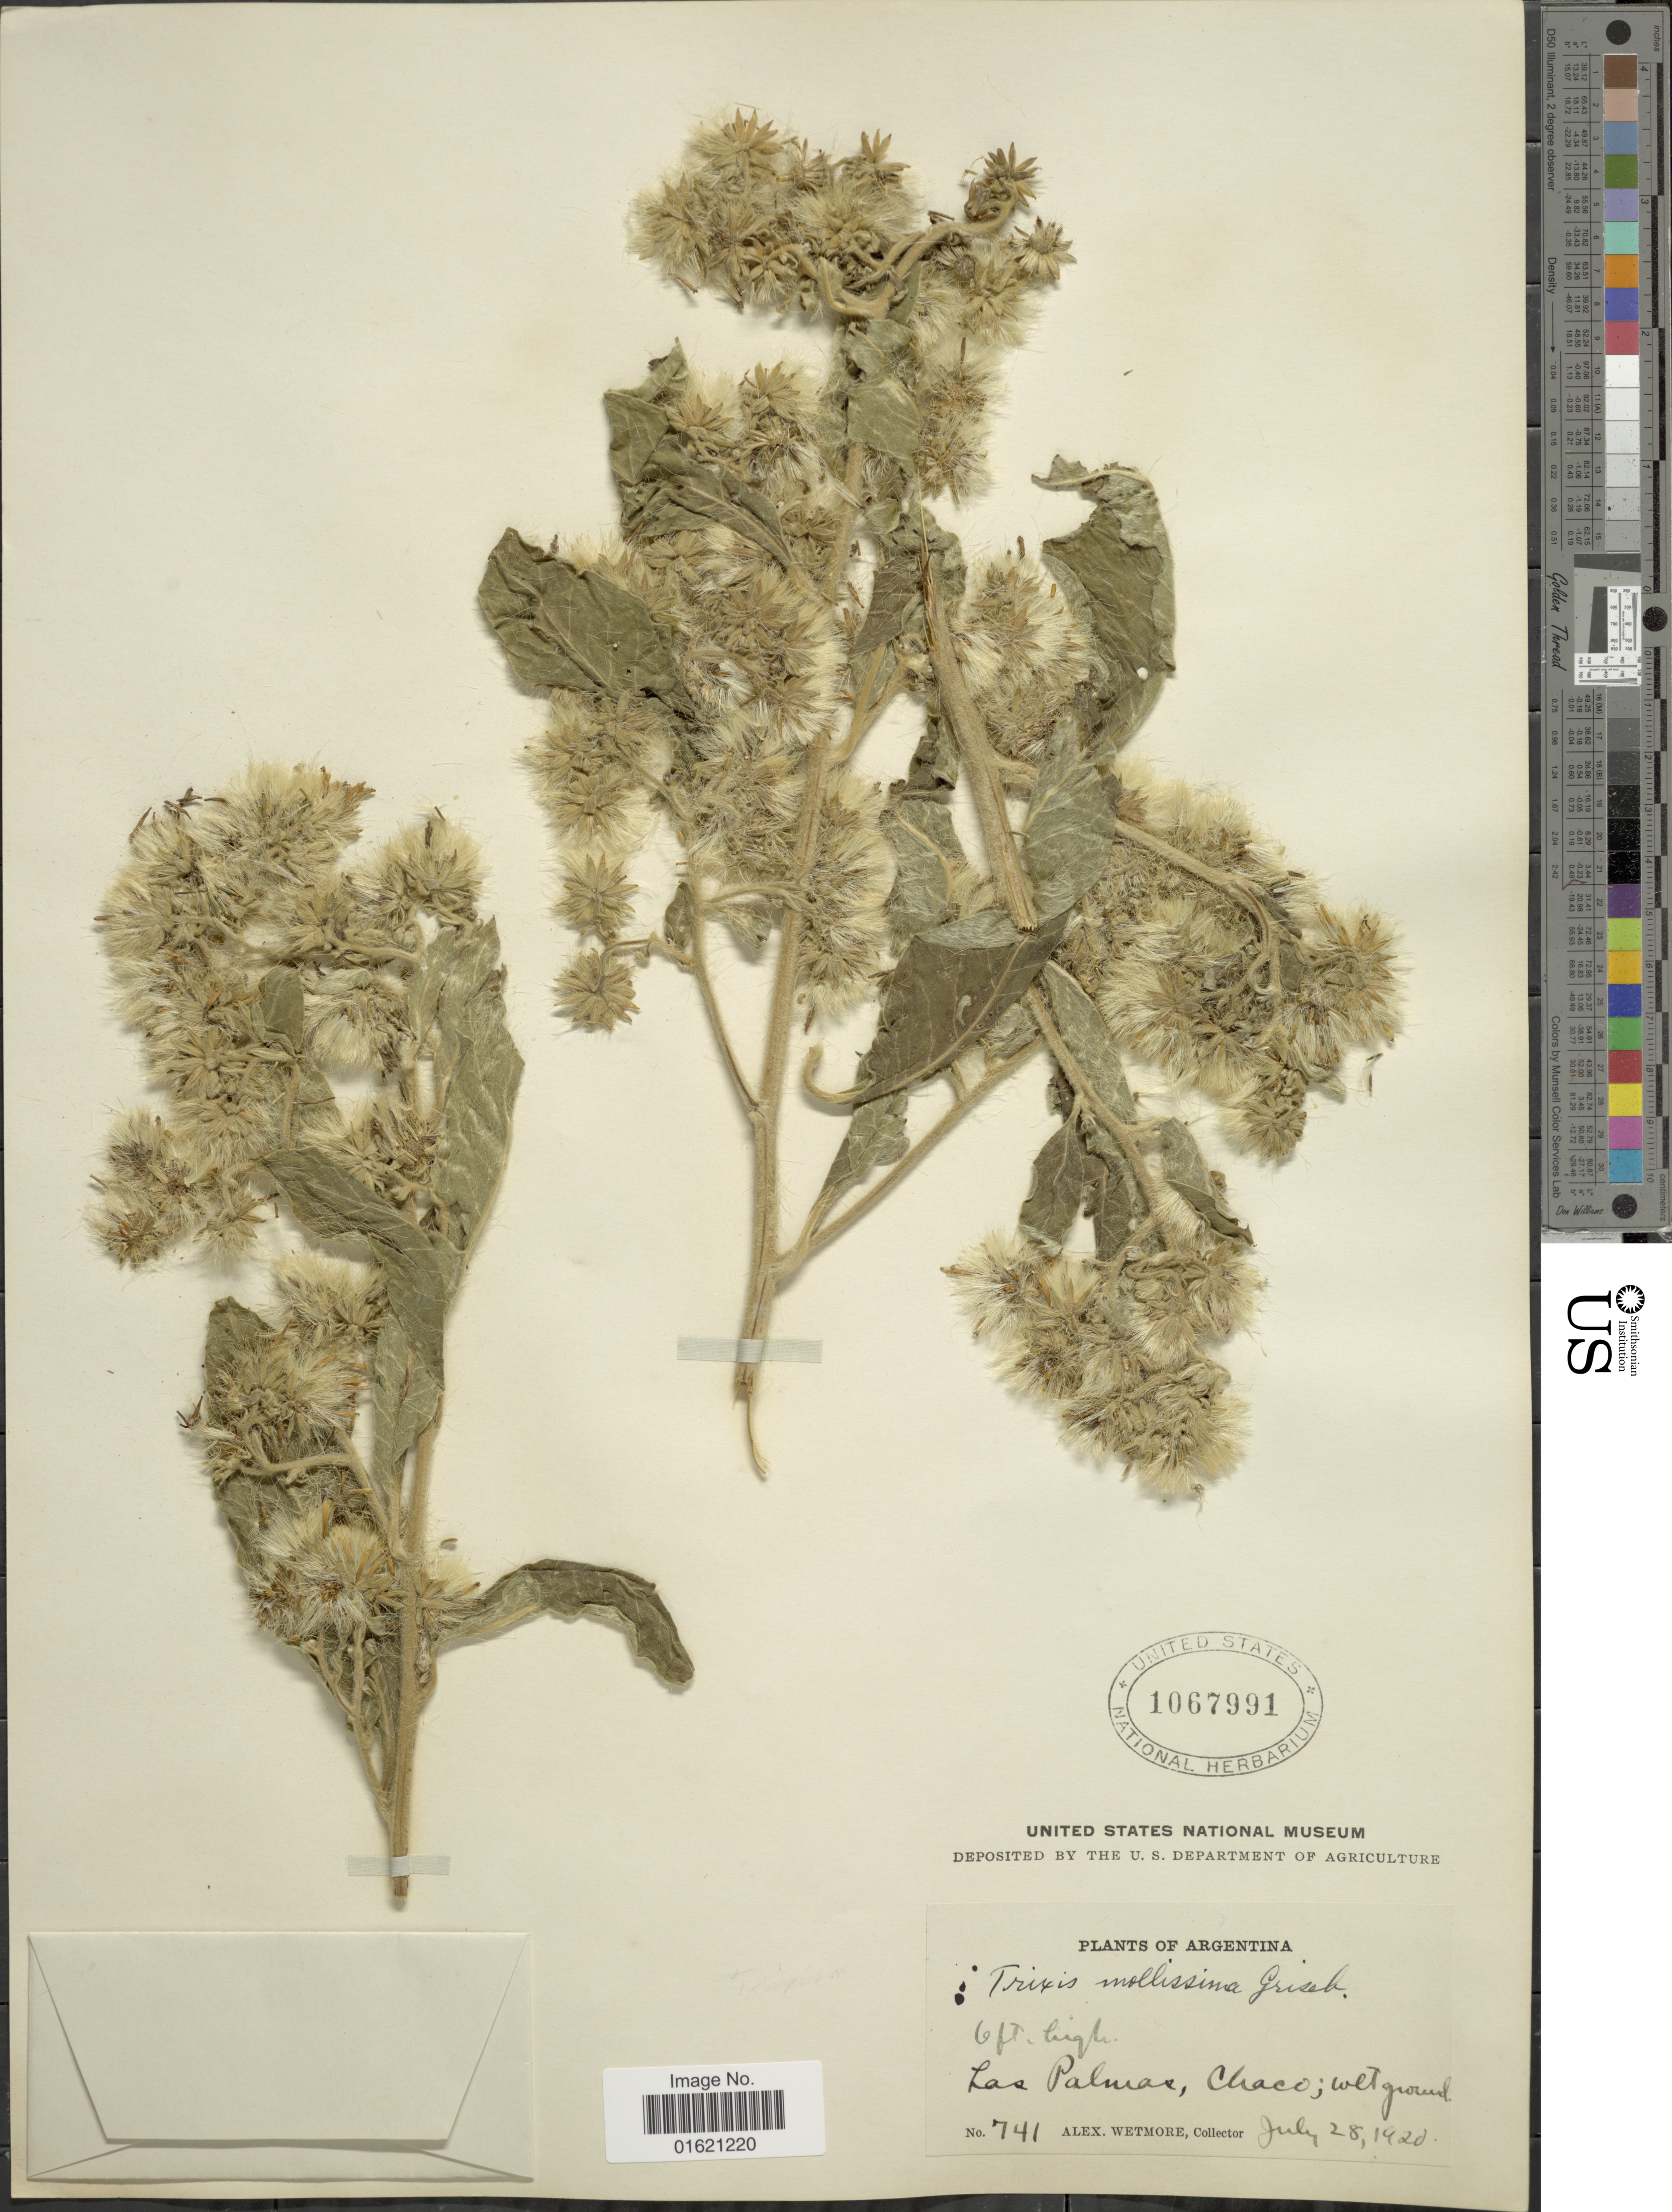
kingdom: Plantae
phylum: Tracheophyta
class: Magnoliopsida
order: Asterales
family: Asteraceae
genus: Trixis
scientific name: Trixis praestans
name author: (Vell.) Cabrera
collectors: A. Wetmore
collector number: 741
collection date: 1920-07-28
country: Argentina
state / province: Chaco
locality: Las Palmas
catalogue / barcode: US 1067991